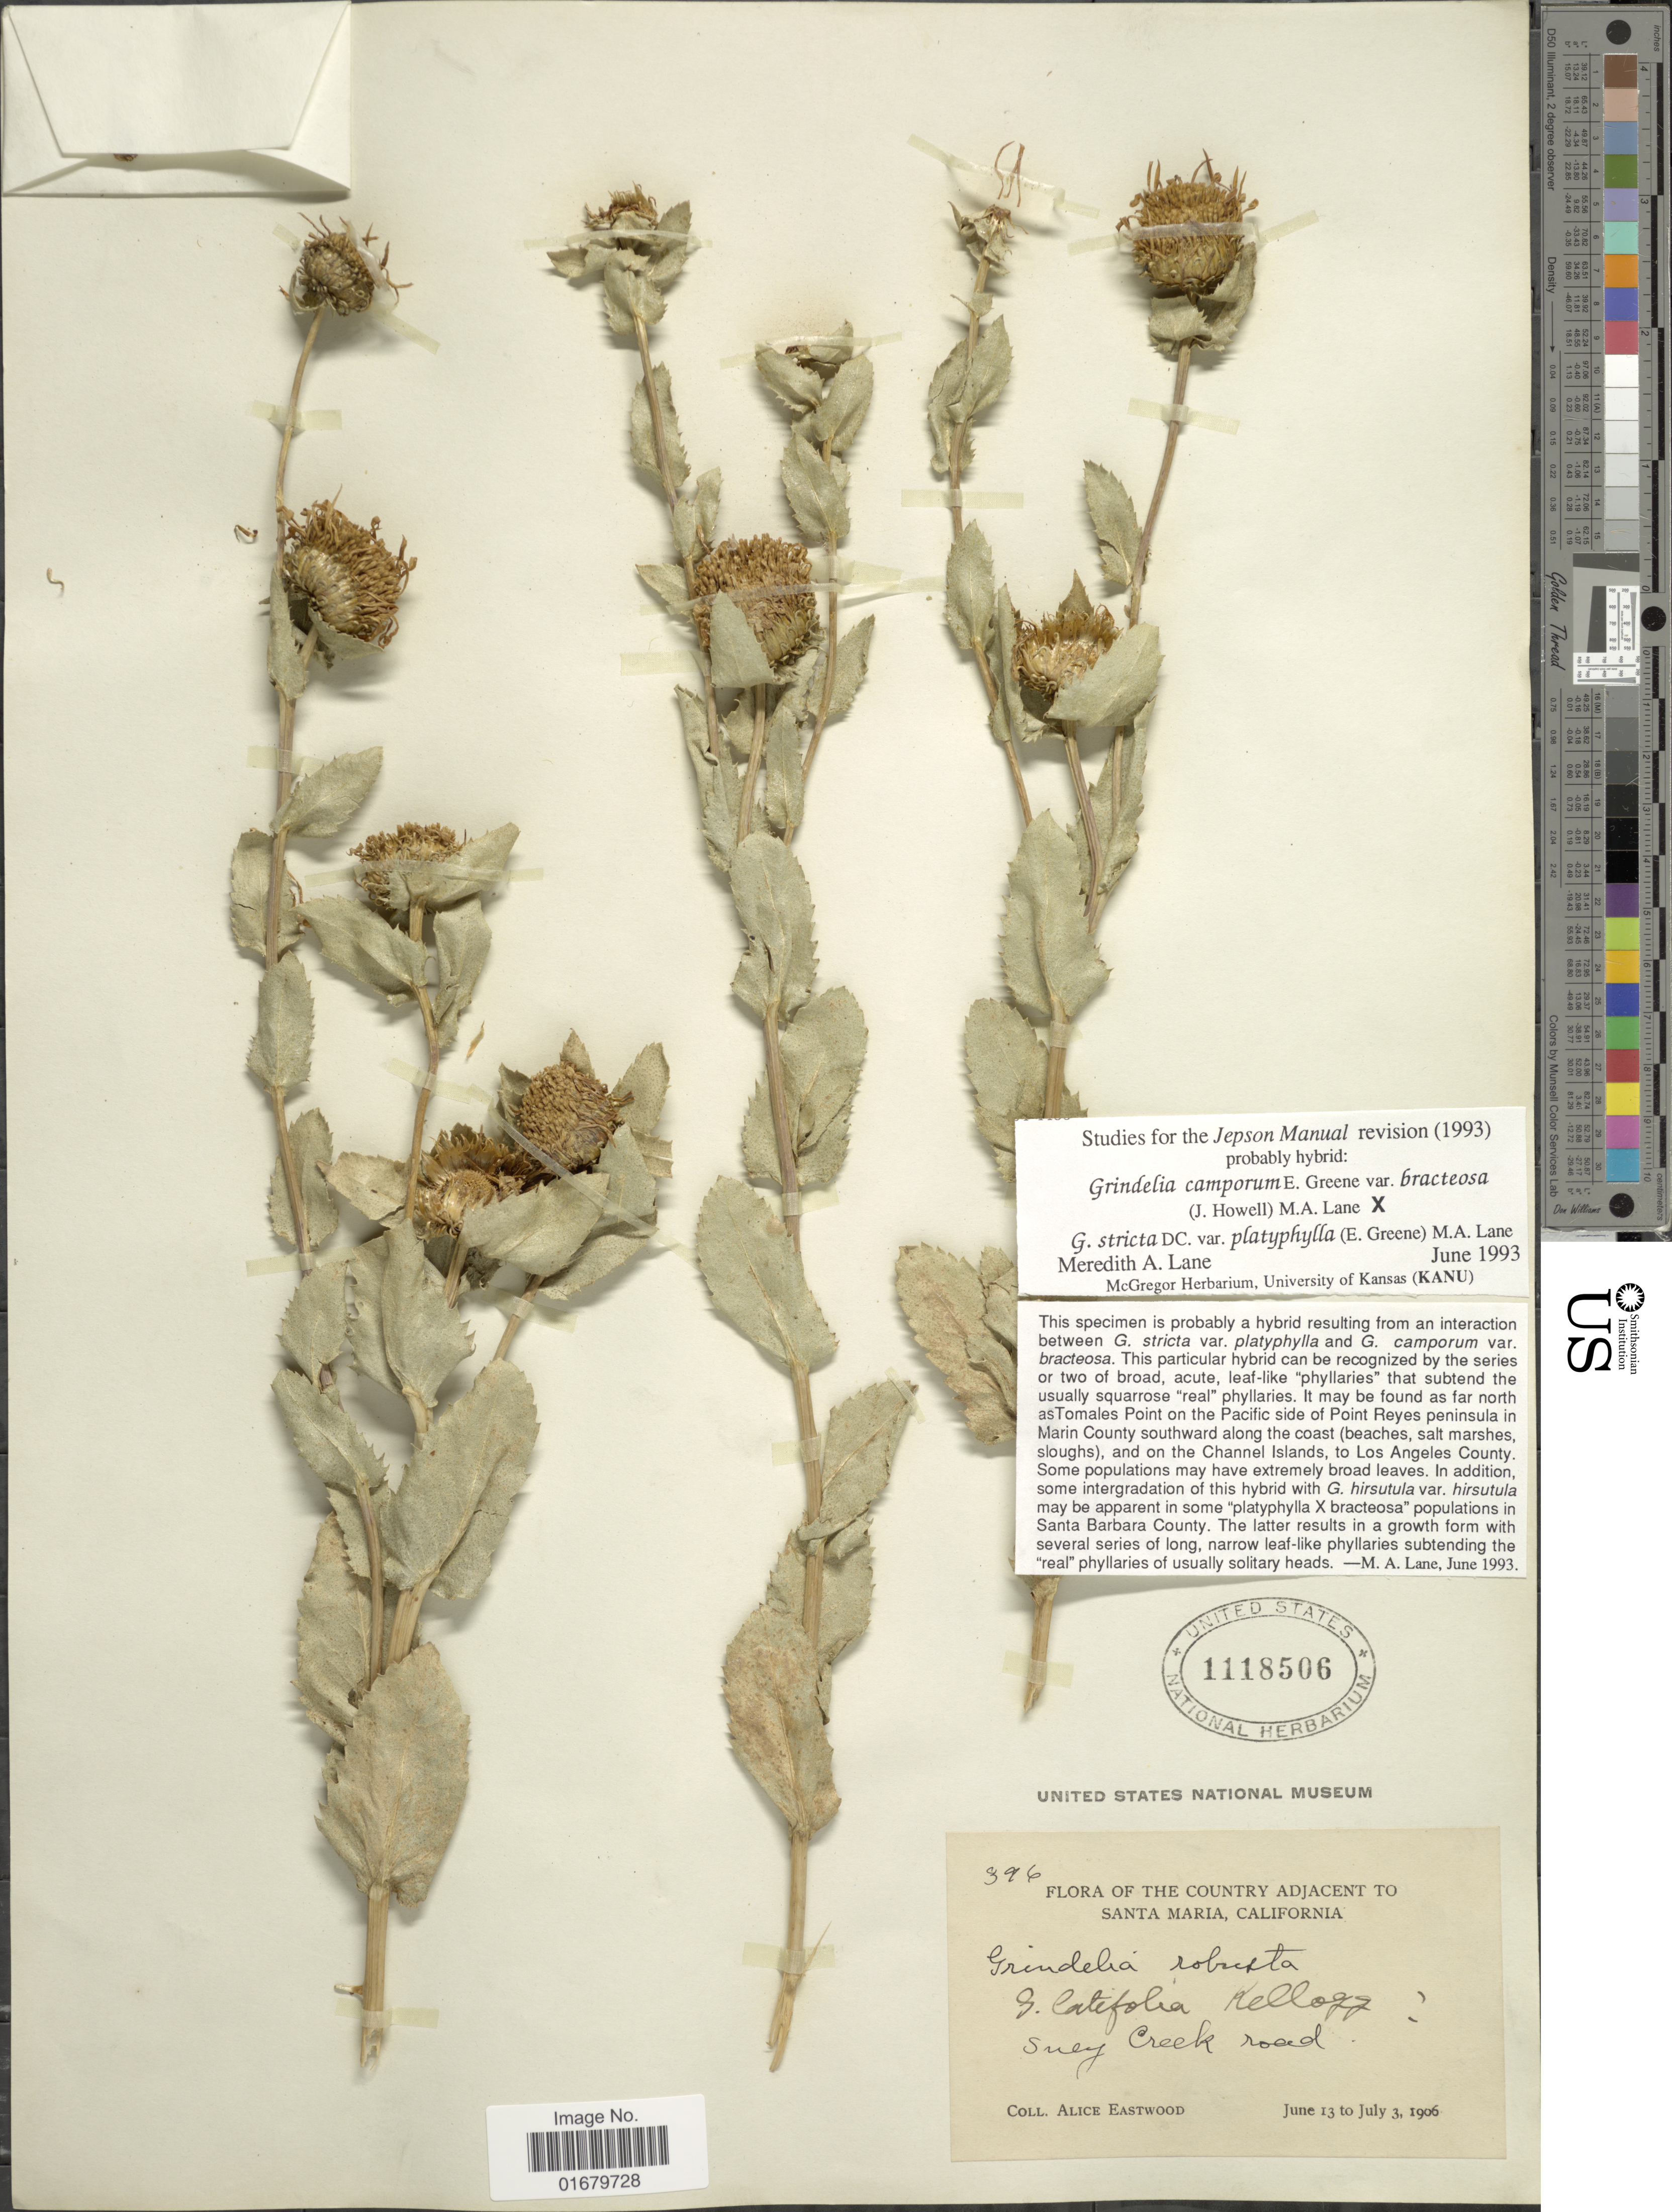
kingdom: Plantae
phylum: Tracheophyta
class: Magnoliopsida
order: Asterales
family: Asteraceae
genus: Grindelia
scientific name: Grindelia camporum var. bracteosa x G. stricta var. platyphylla (Greene) M.A. Lane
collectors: A. Eastwood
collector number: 396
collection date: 1906-06-13/1906-07-03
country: United States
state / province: California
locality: The Country Adjacent to Santa Maria, Suey Creek road.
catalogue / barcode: US 1118506